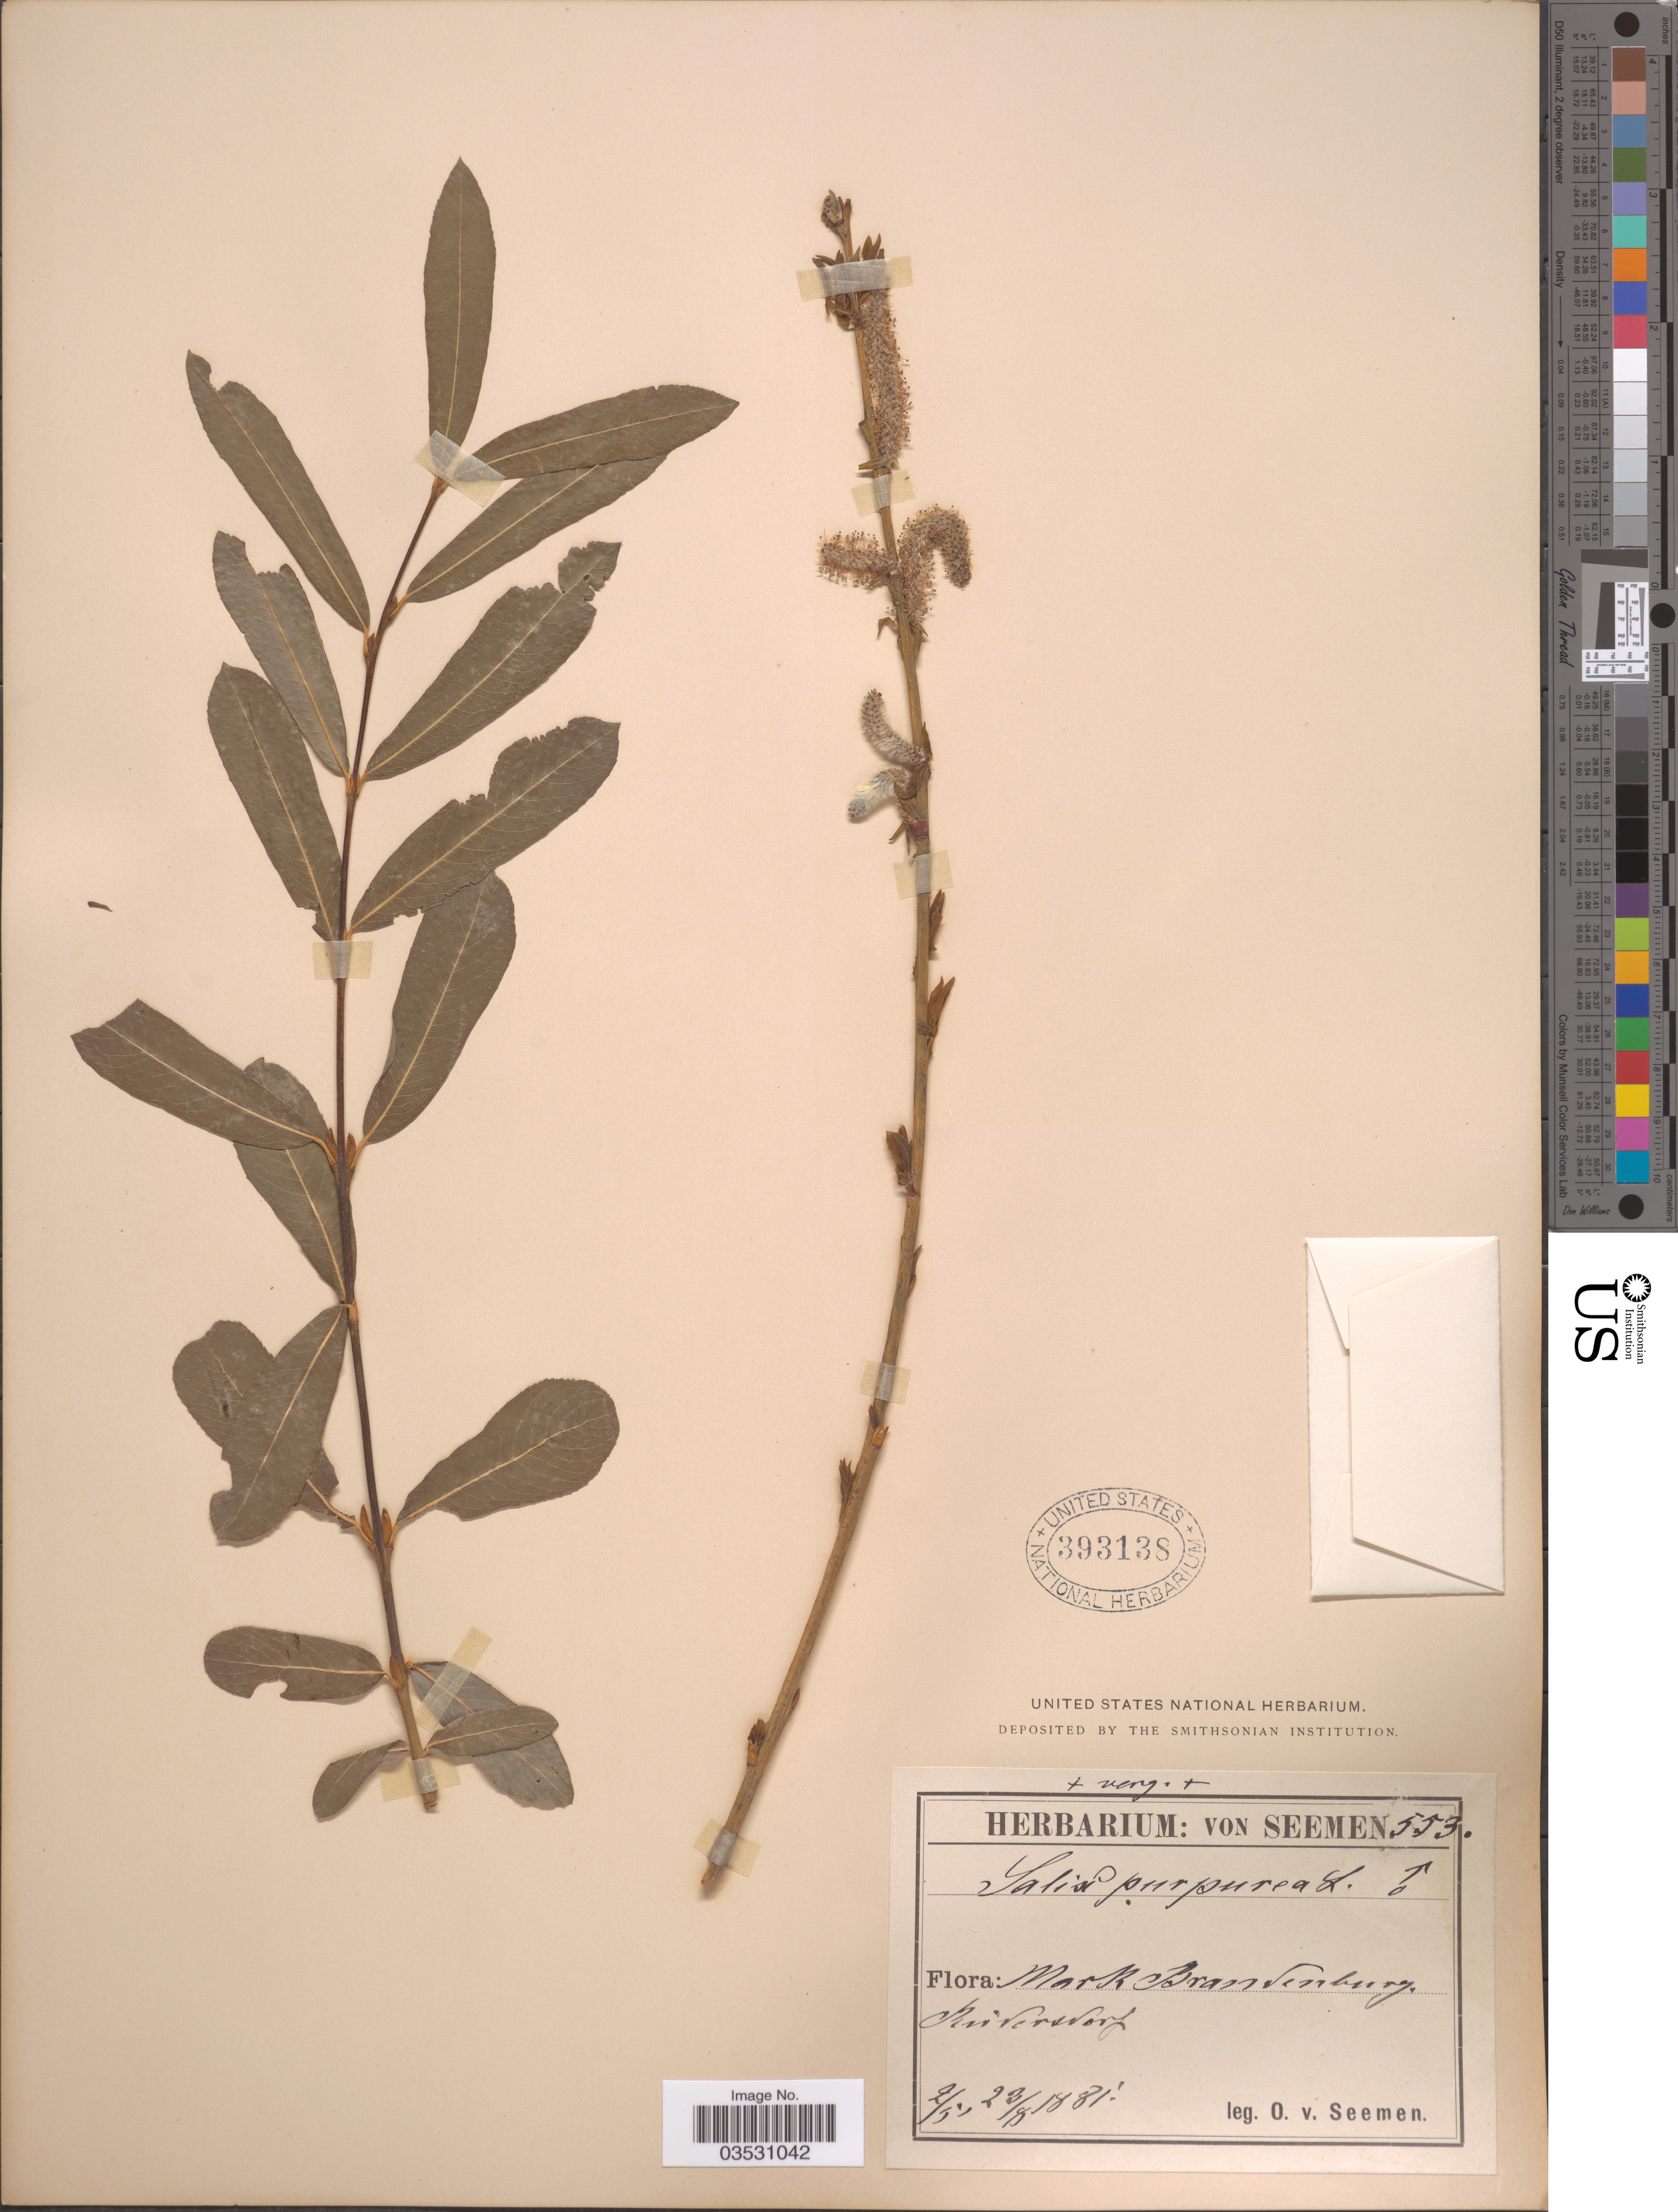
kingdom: Plantae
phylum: Tracheophyta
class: Magnoliopsida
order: Malpighiales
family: Salicaceae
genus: Salix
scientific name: Salix purpurea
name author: L.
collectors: K. O. von Seemen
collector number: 553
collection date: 1881-05-02/1881-08-23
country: Germany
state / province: Brandenburg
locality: Mark, Rudersdorf.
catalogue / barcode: US 393138